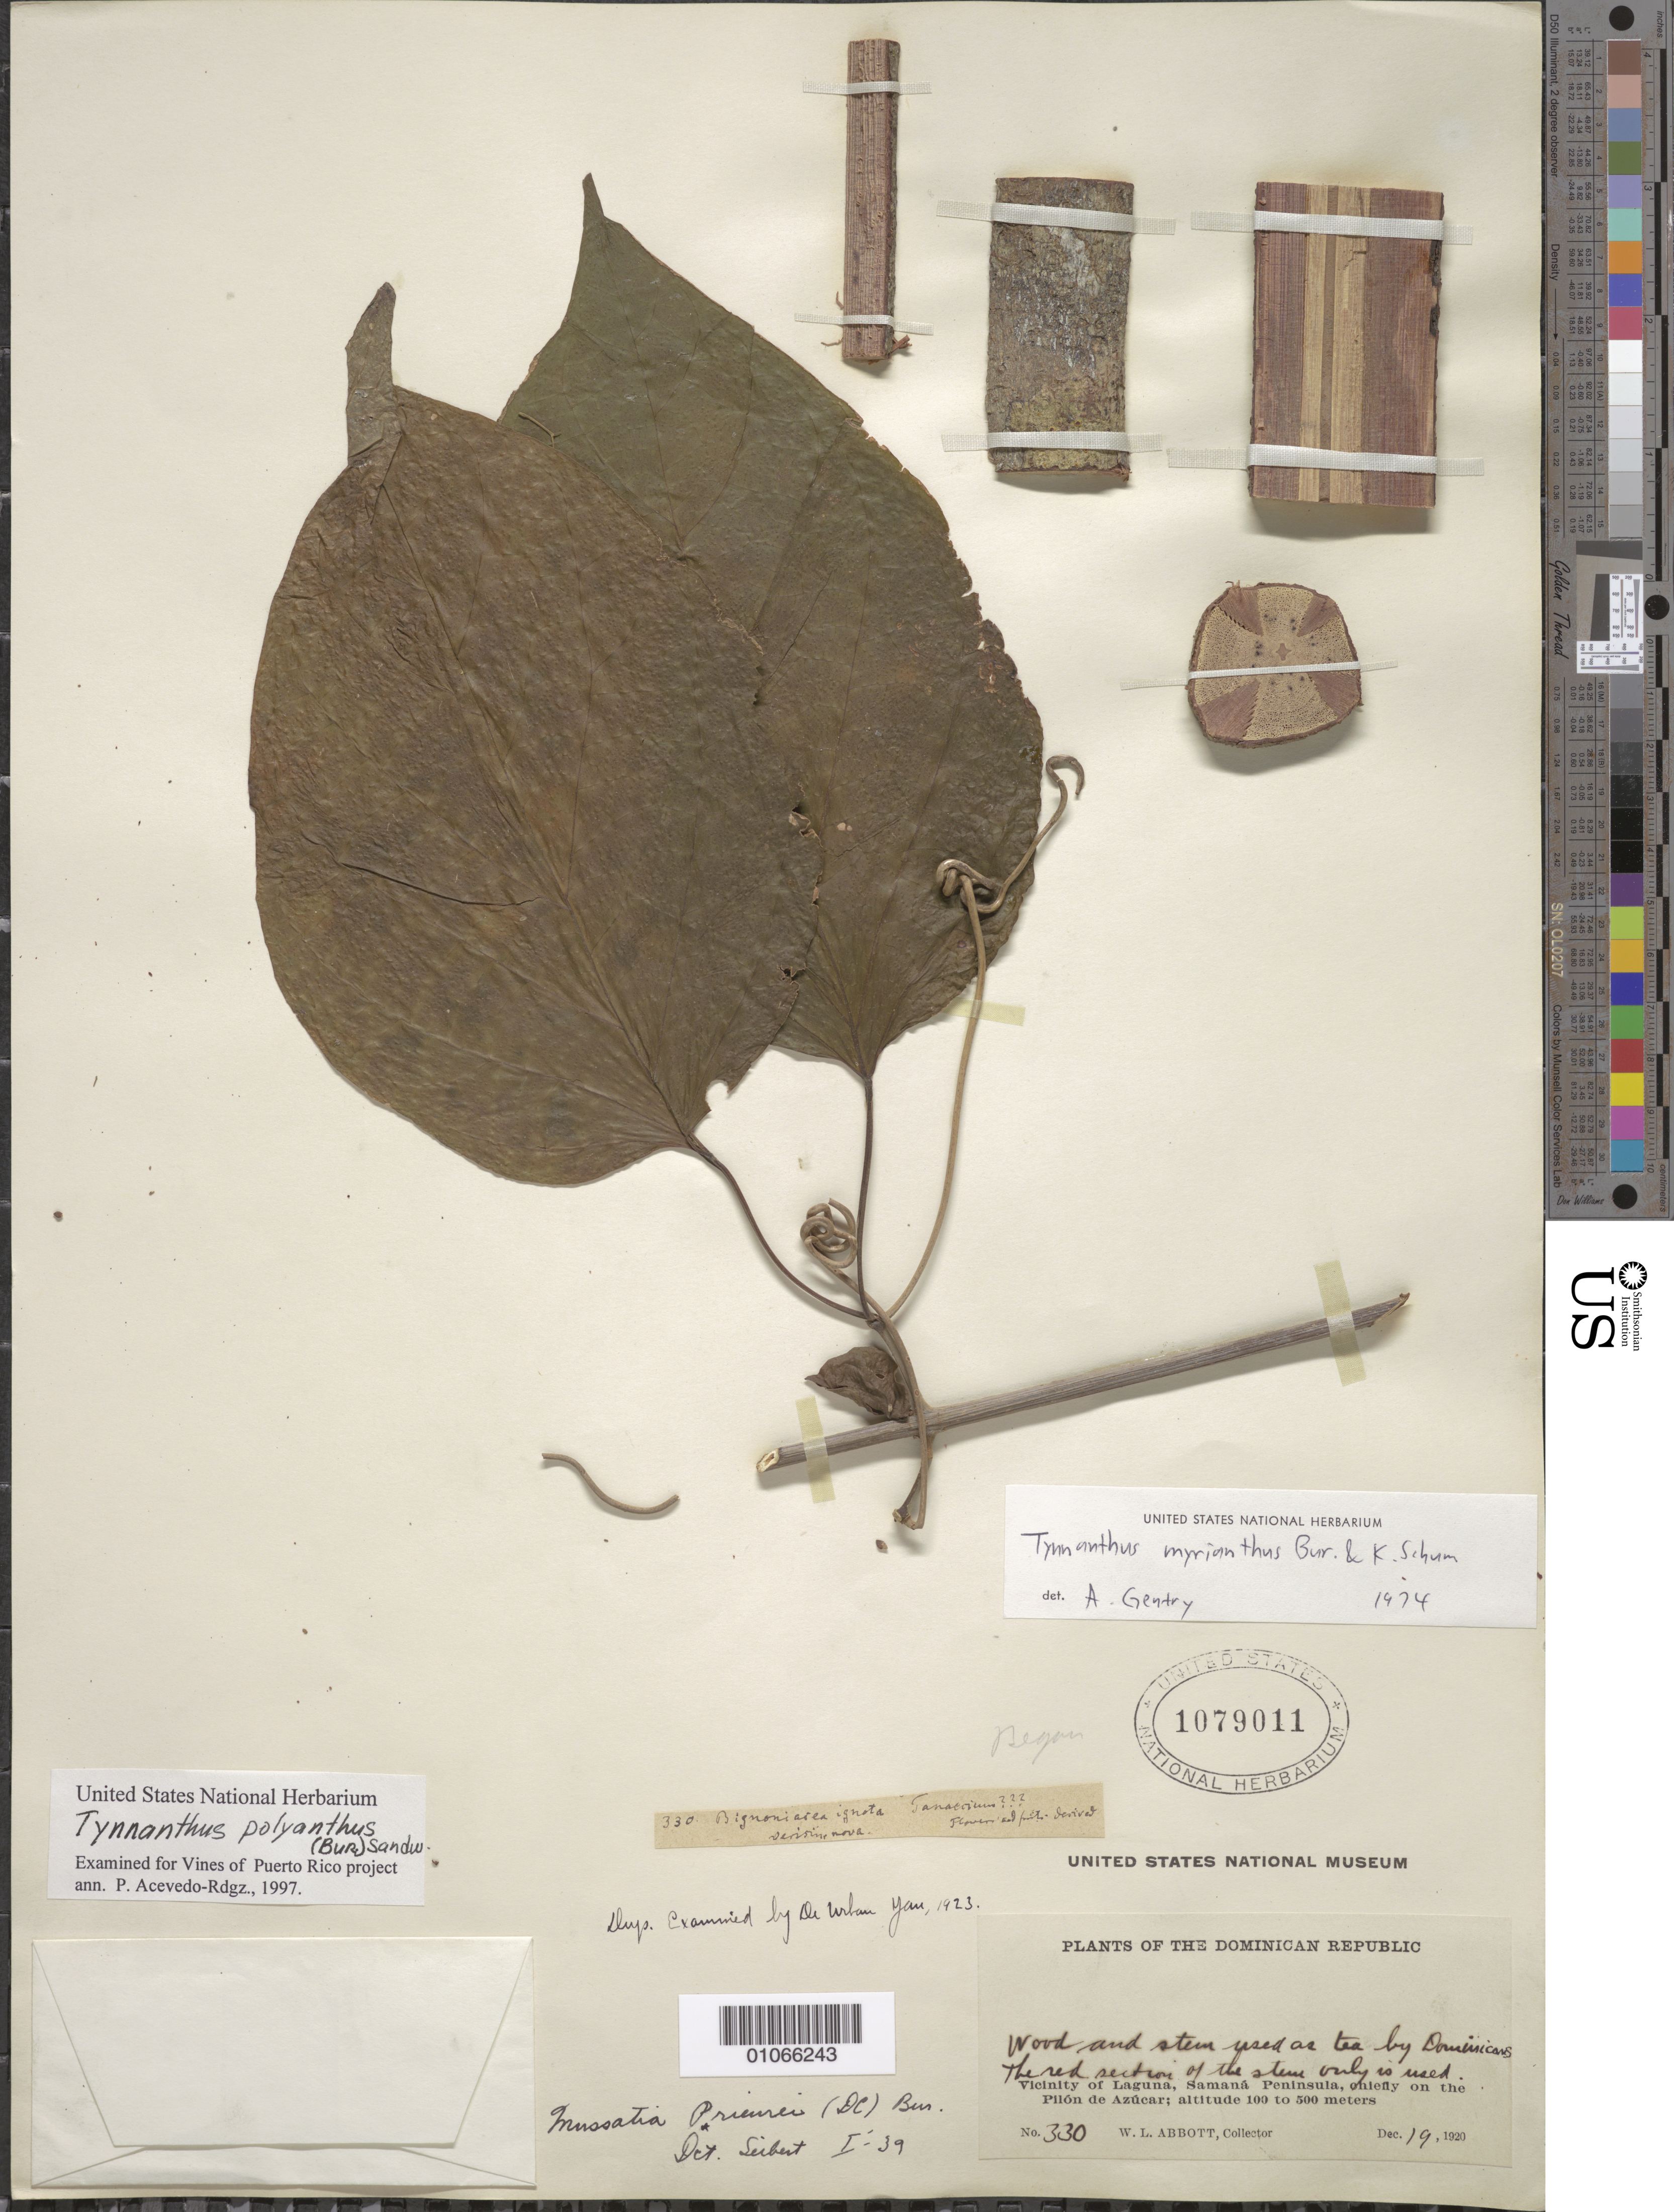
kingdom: Plantae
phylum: Tracheophyta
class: Magnoliopsida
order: Lamiales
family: Bignoniaceae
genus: Tynanthus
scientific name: Tynanthus polyanthus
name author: (Bureau) Sandwith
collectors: W. L. Abbott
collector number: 330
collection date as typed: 19 Dec 1920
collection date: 1920-12-19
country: Dominican Republic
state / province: Samaná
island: Hispaniola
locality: Vicinity of Laguna, chiefly on the Pilon de Azucar.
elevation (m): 100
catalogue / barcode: US 1079011